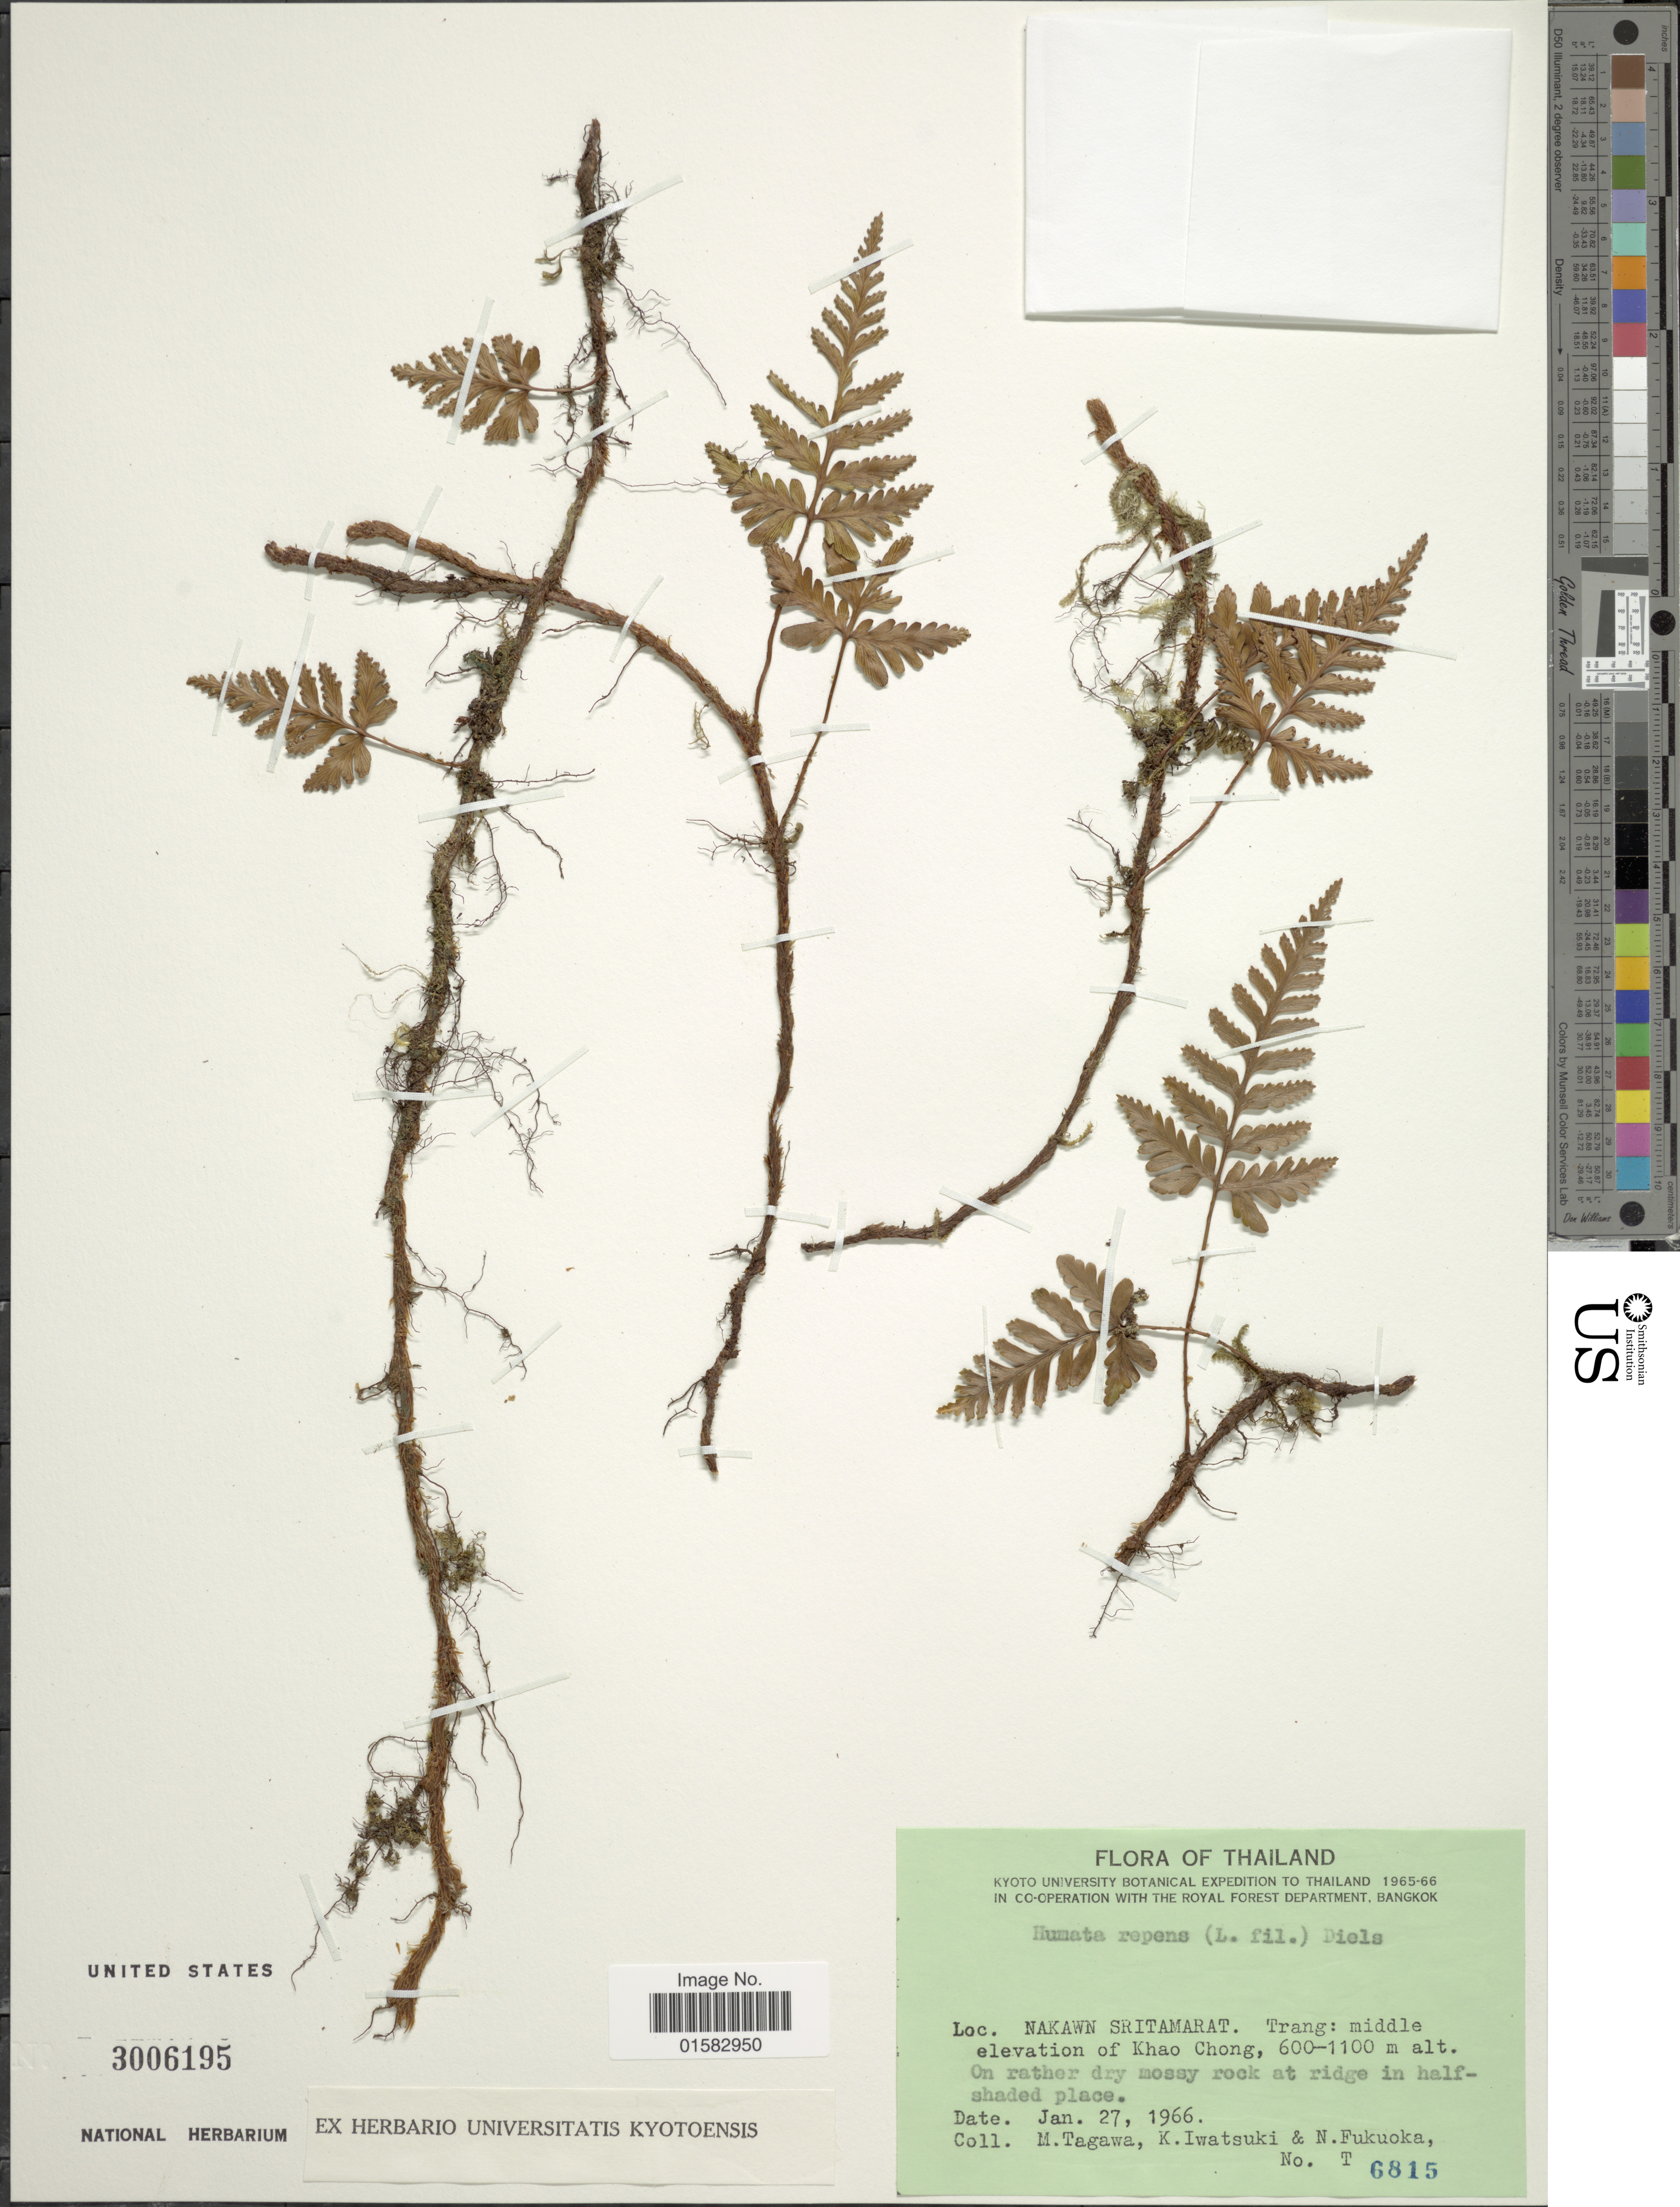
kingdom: Plantae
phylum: Tracheophyta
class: Polypodiopsida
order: Polypodiales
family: Davalliaceae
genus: Davallia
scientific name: Davallia repens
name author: (L. f.) Kuhn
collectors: M. Tagawa, K. Iwatsuki & N. Fukuoka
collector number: T6815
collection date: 1966-01-27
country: Thailand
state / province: Trang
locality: Nakawn Sritamarat, Khao Chong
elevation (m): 600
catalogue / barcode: US 3006195